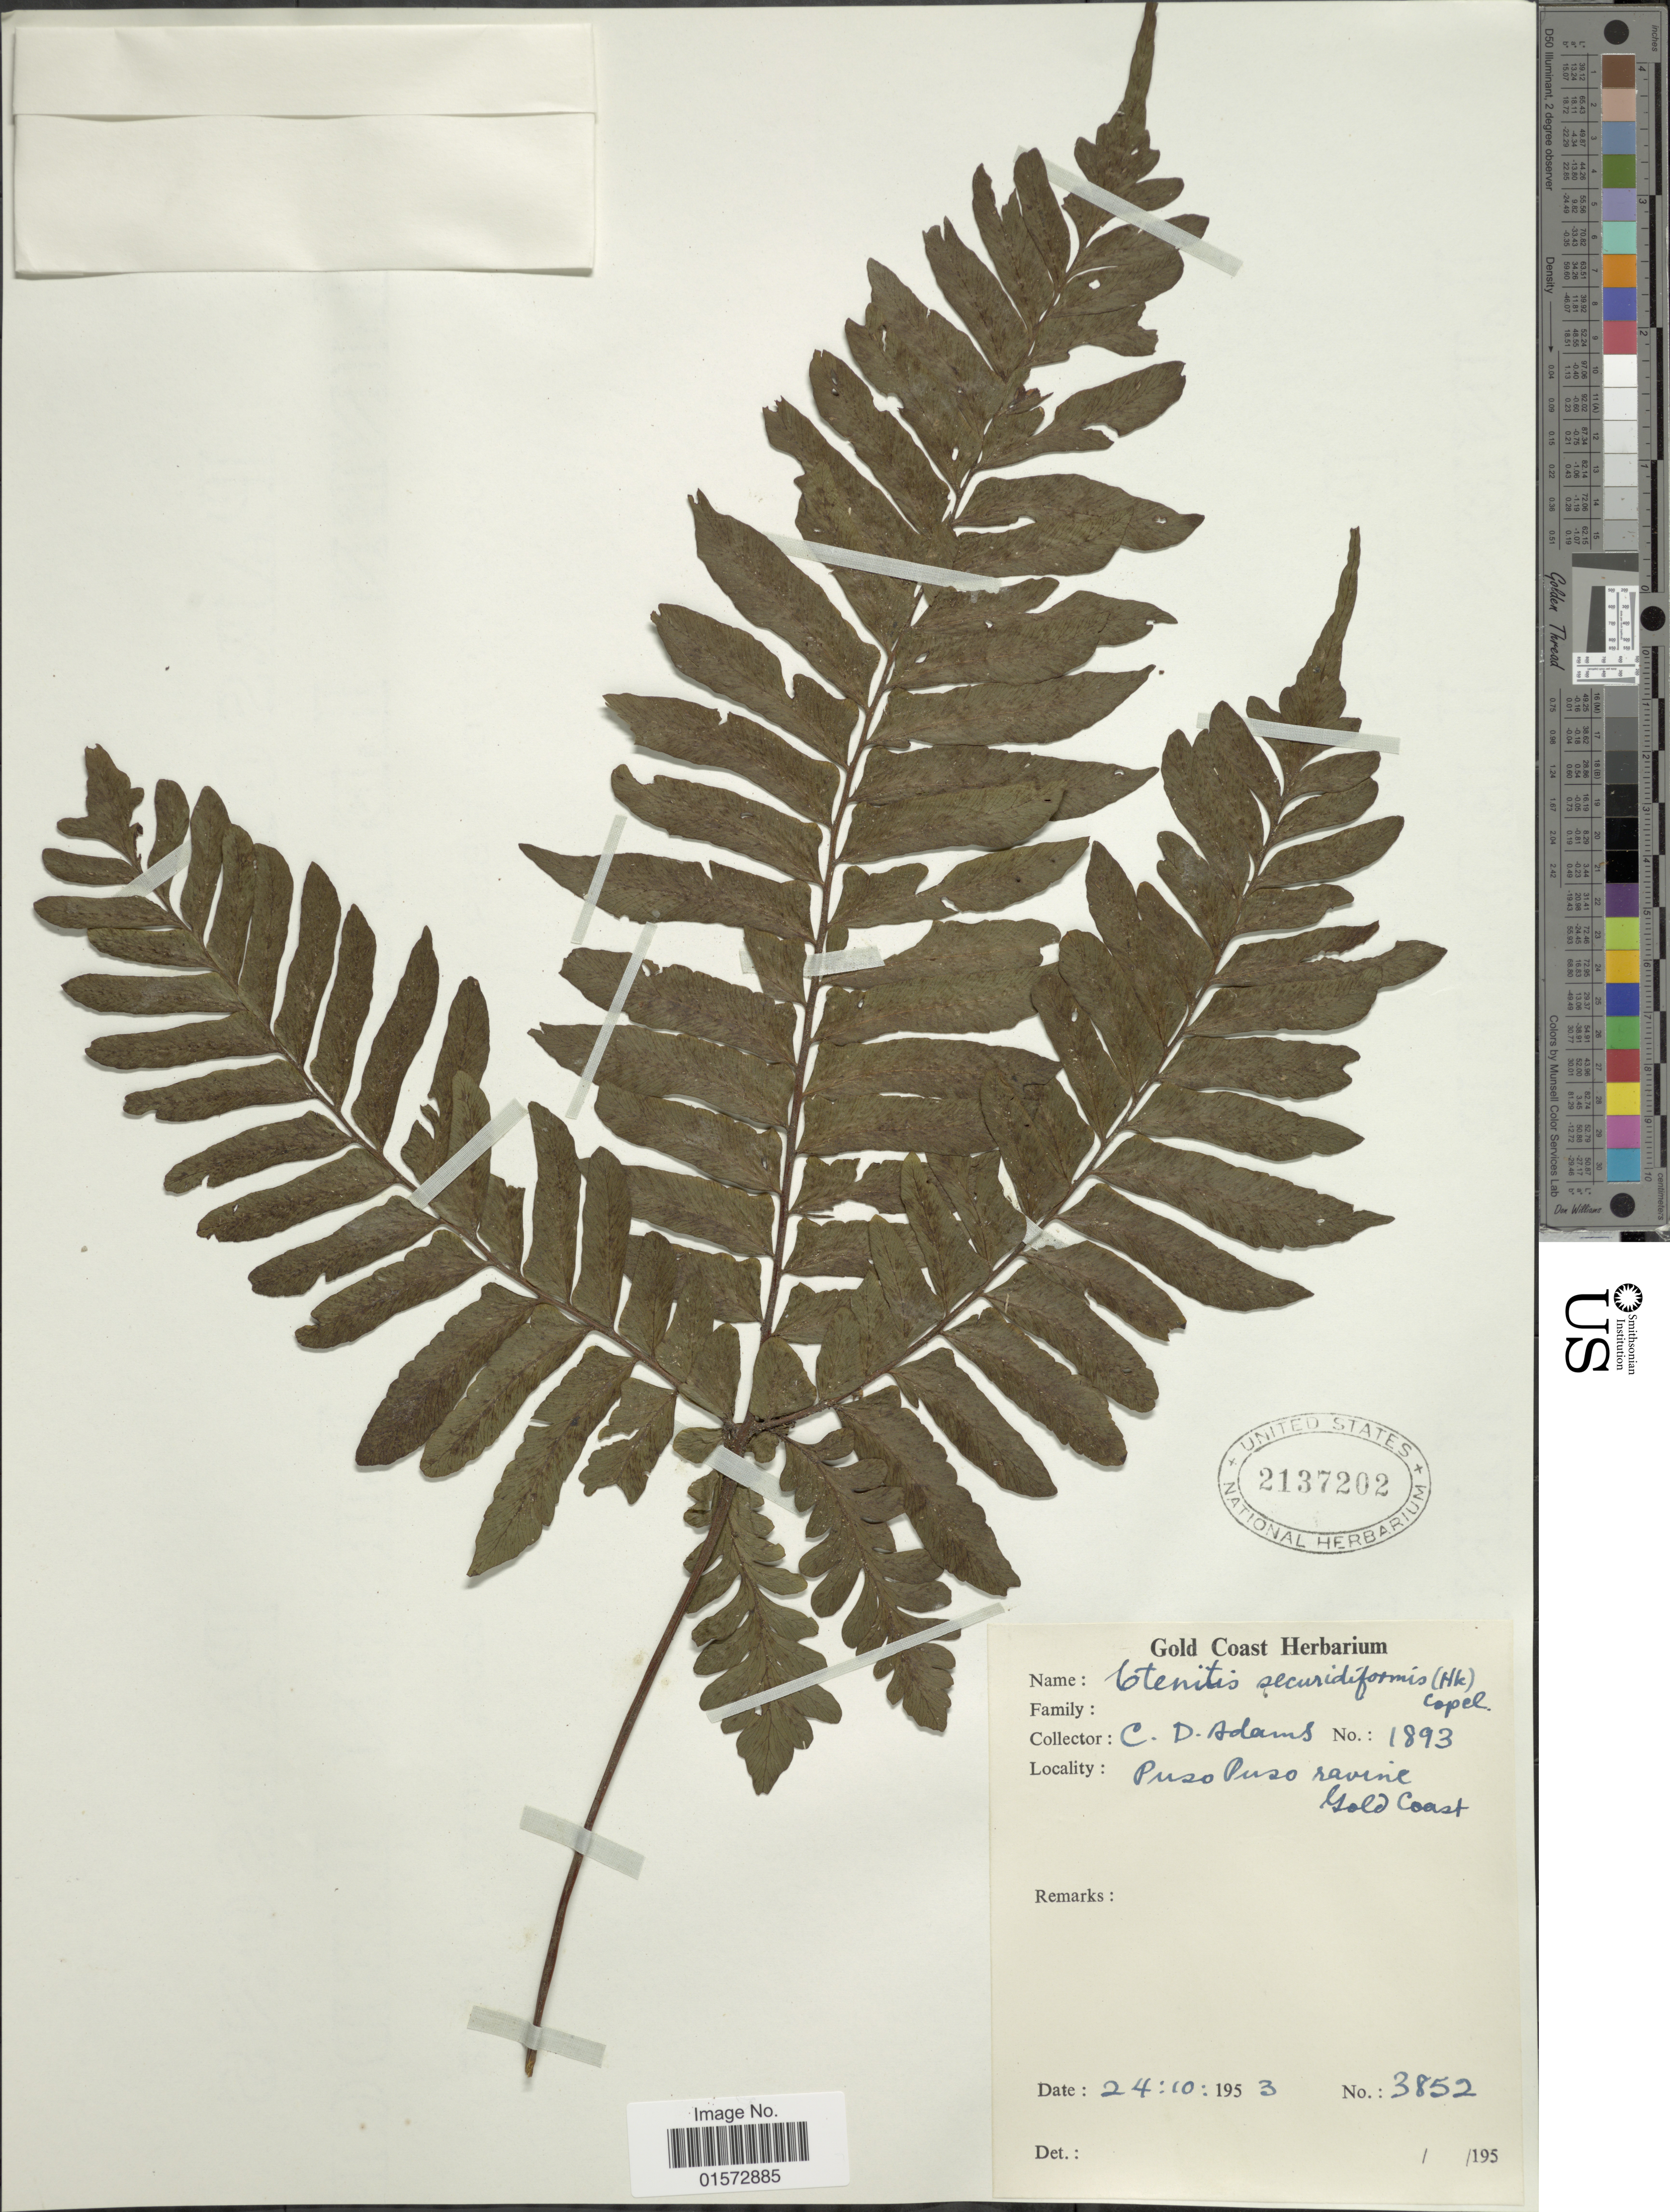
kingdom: Plantae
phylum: Tracheophyta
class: Polypodiopsida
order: Polypodiales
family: Tectariaceae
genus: Triplophyllum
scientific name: Triplophyllum securidiforme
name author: (Hook.)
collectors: C. D. Adams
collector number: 1893/3852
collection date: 1953-10-24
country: Ghana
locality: Puso Puso ravine, Gold Coast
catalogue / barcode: US 2137202